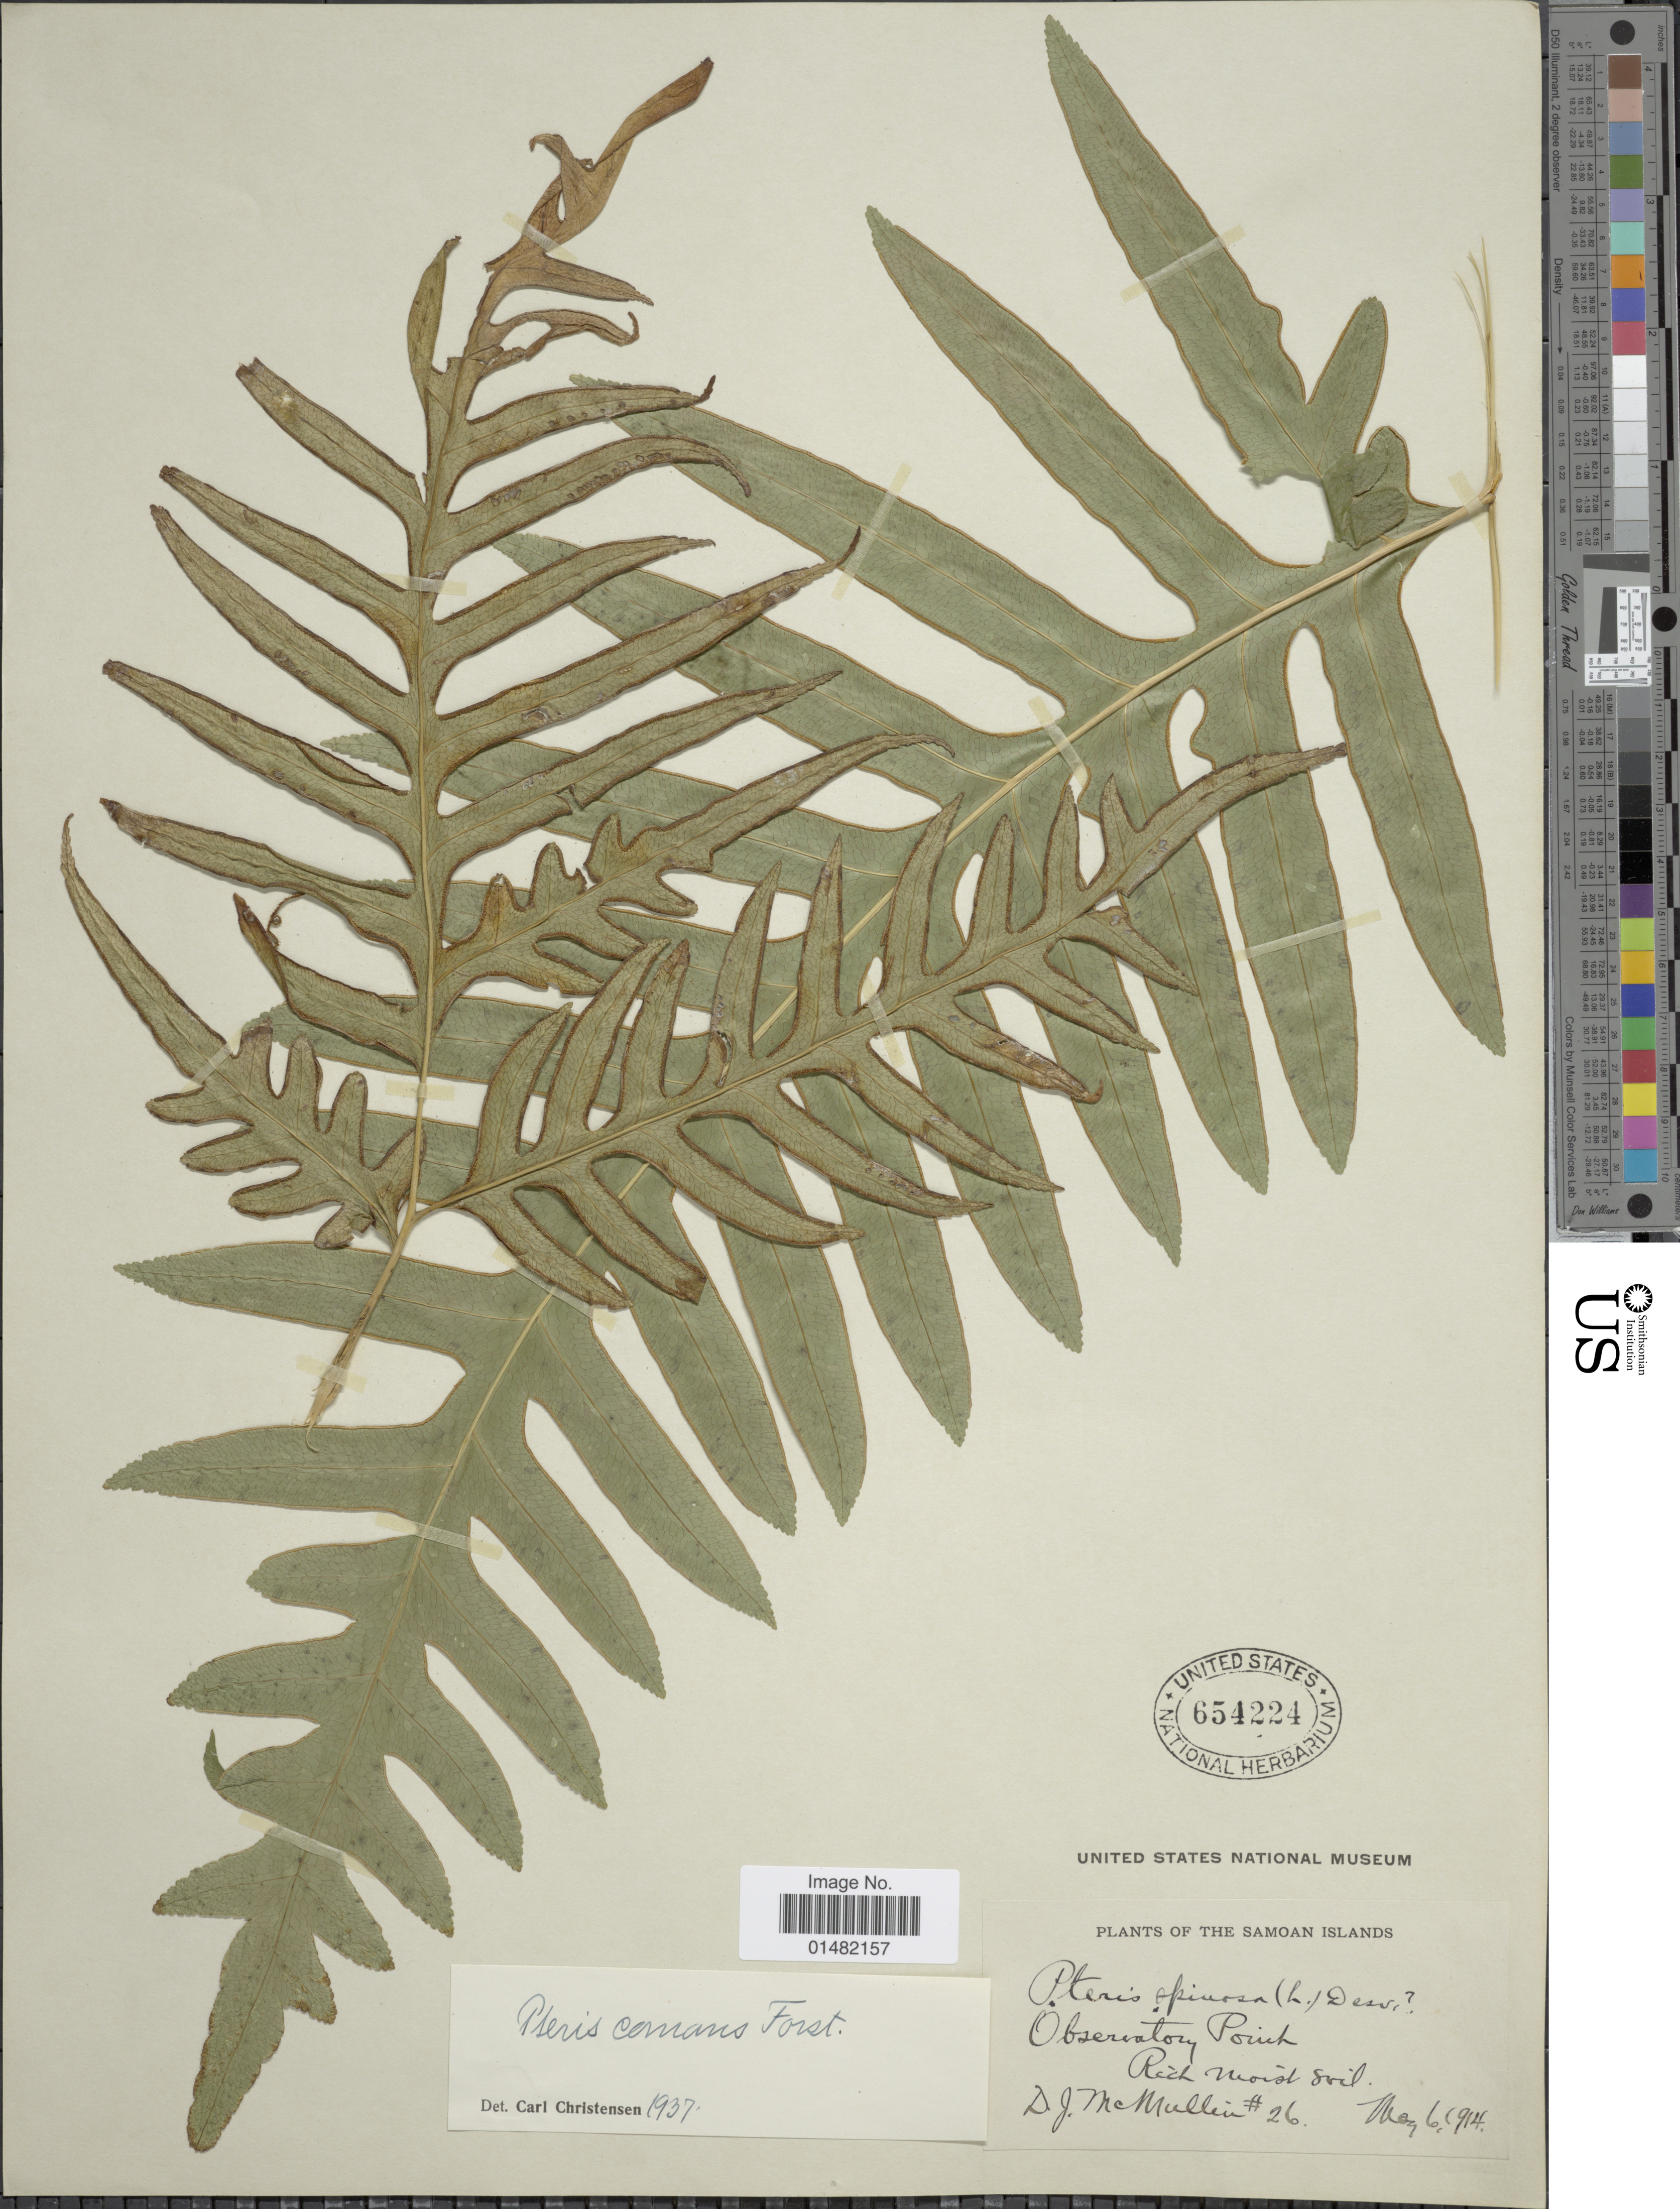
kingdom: Plantae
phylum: Tracheophyta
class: Polypodiopsida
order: Polypodiales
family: Pteridaceae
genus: Pteris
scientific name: Pteris comans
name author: G. Forst.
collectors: D. McMullin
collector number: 26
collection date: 1914-05-06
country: American Samoa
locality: Samoan Islands, Observatory Point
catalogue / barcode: US 654224